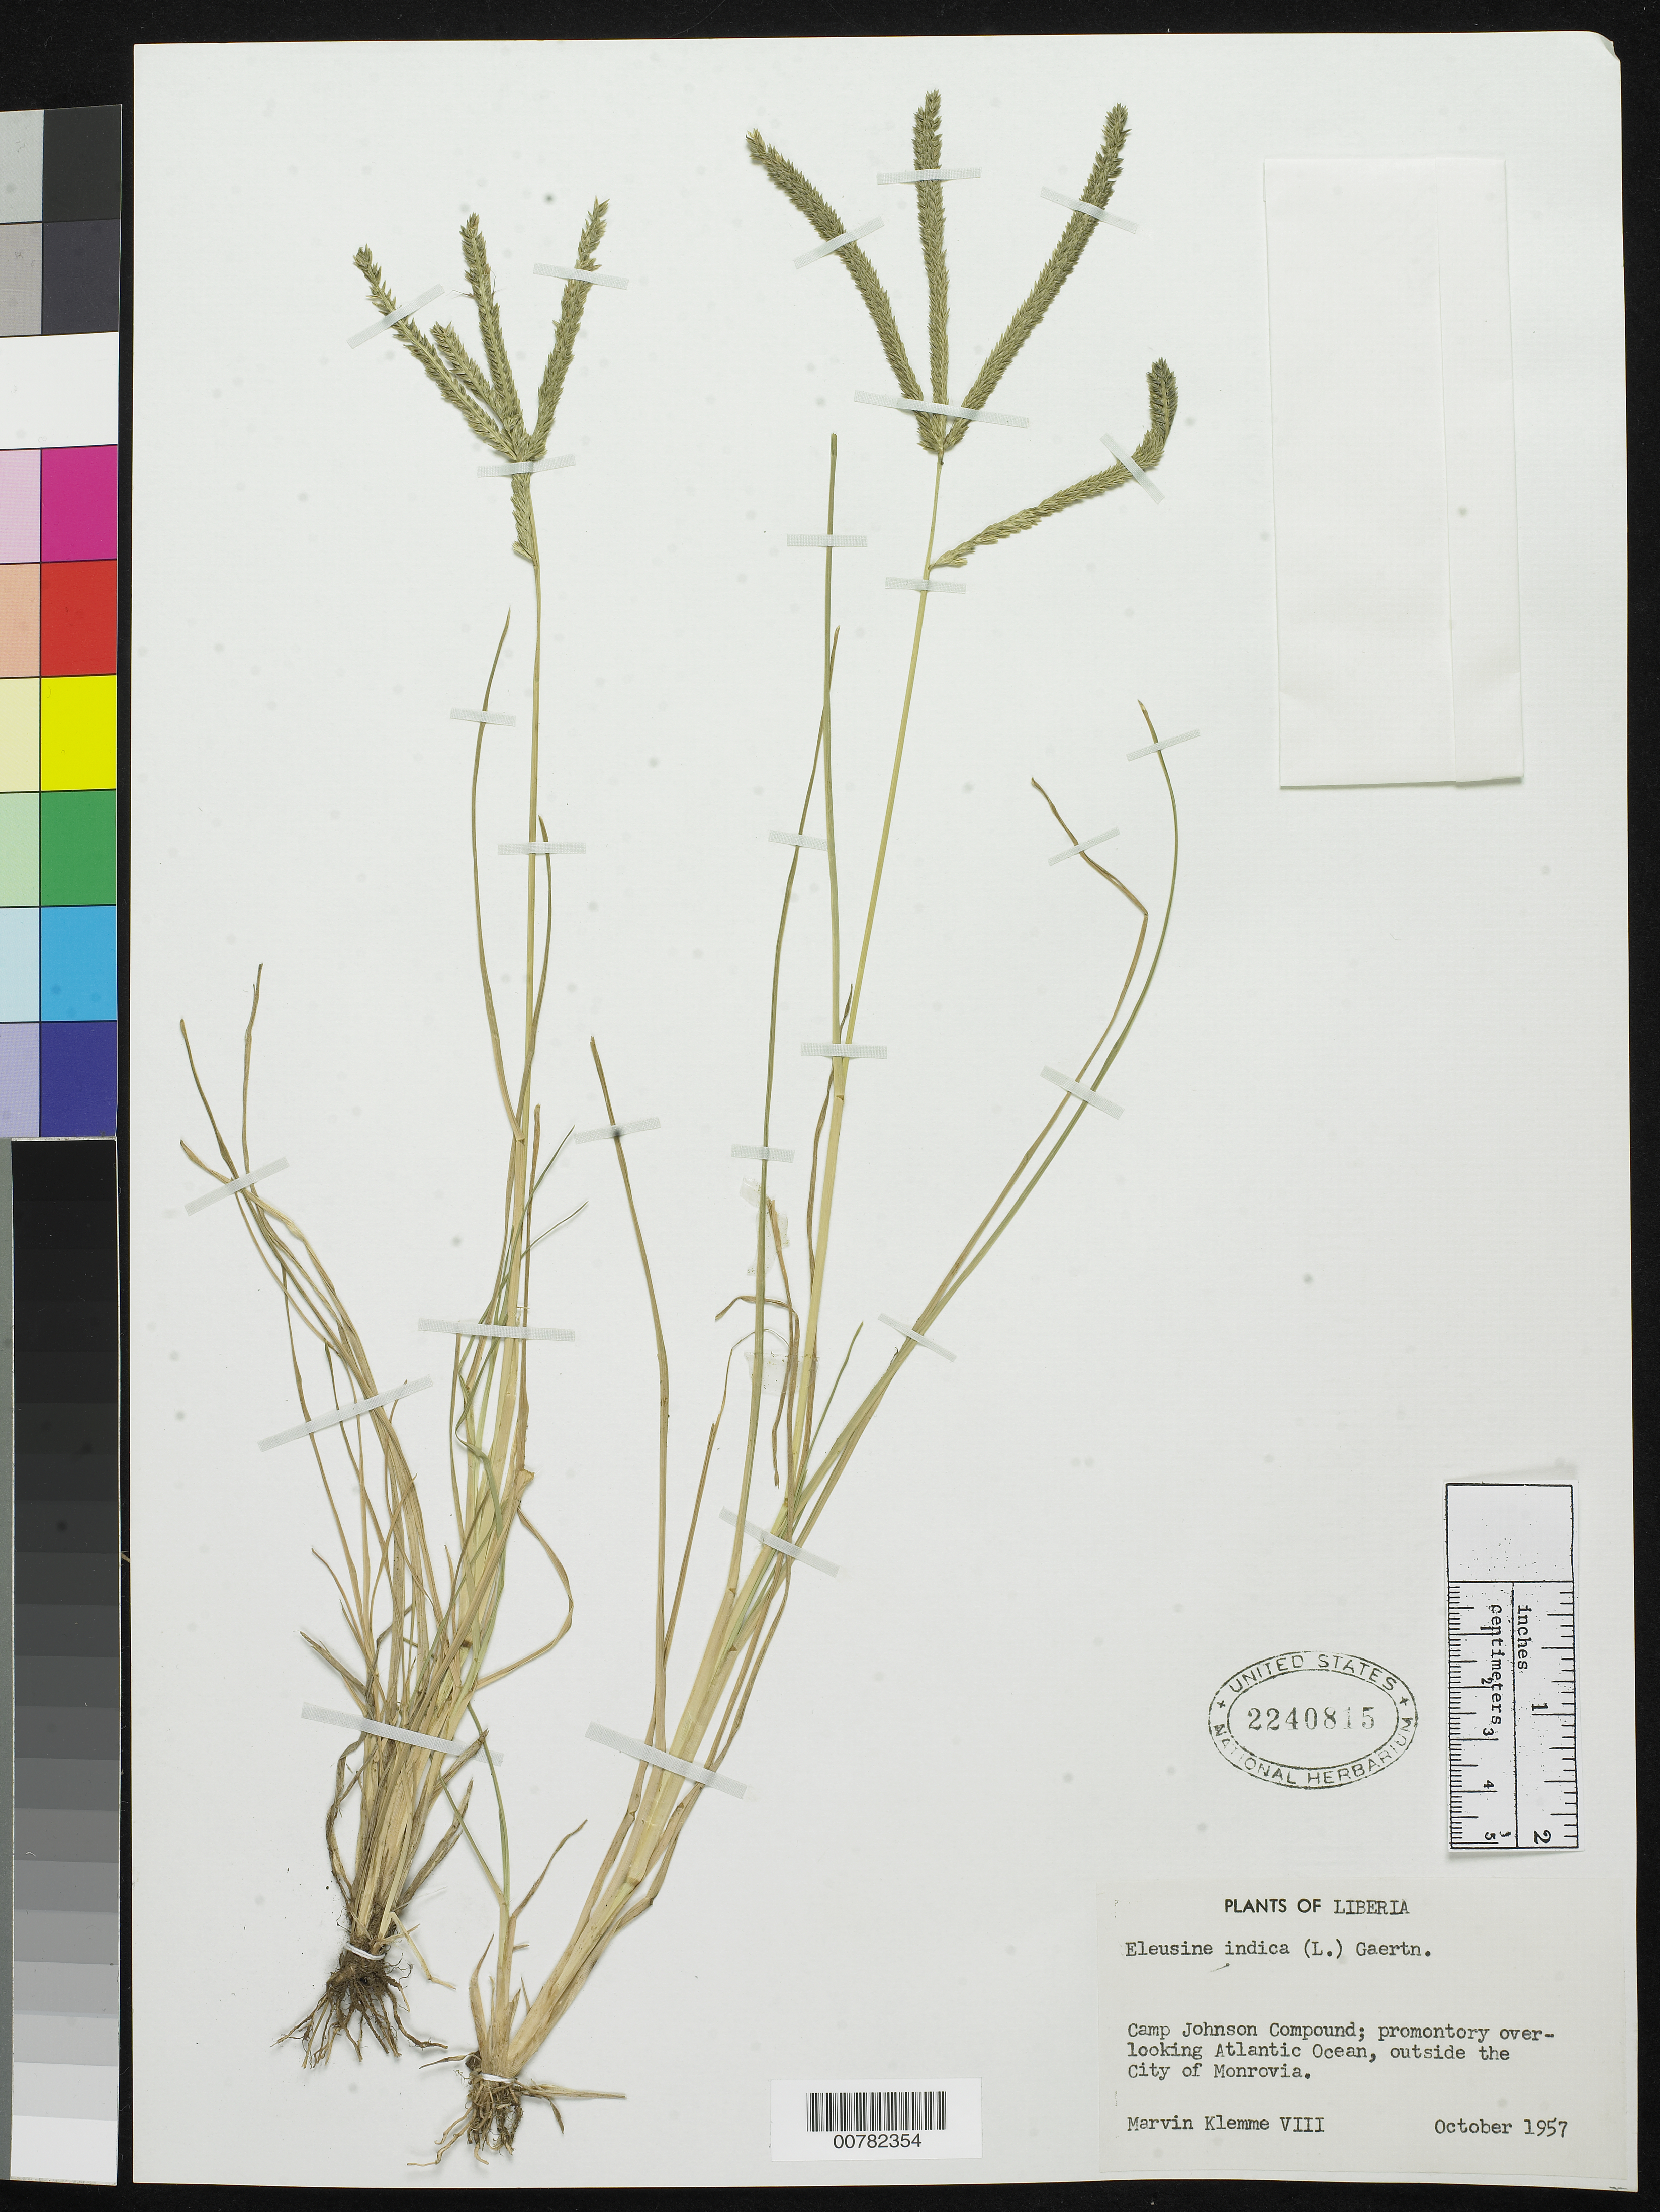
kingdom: Plantae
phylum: Tracheophyta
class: Liliopsida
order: Poales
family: Poaceae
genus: Eleusine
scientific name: Eleusine indica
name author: (L.) Gaertn.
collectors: M. Klemme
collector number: VIII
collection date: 1957-10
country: Liberia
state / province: Montserrado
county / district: Monrovia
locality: Camp Johnson Compound; promontory overlooking Atlantic Ocean, outside the City of Monrovia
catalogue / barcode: US 2240815